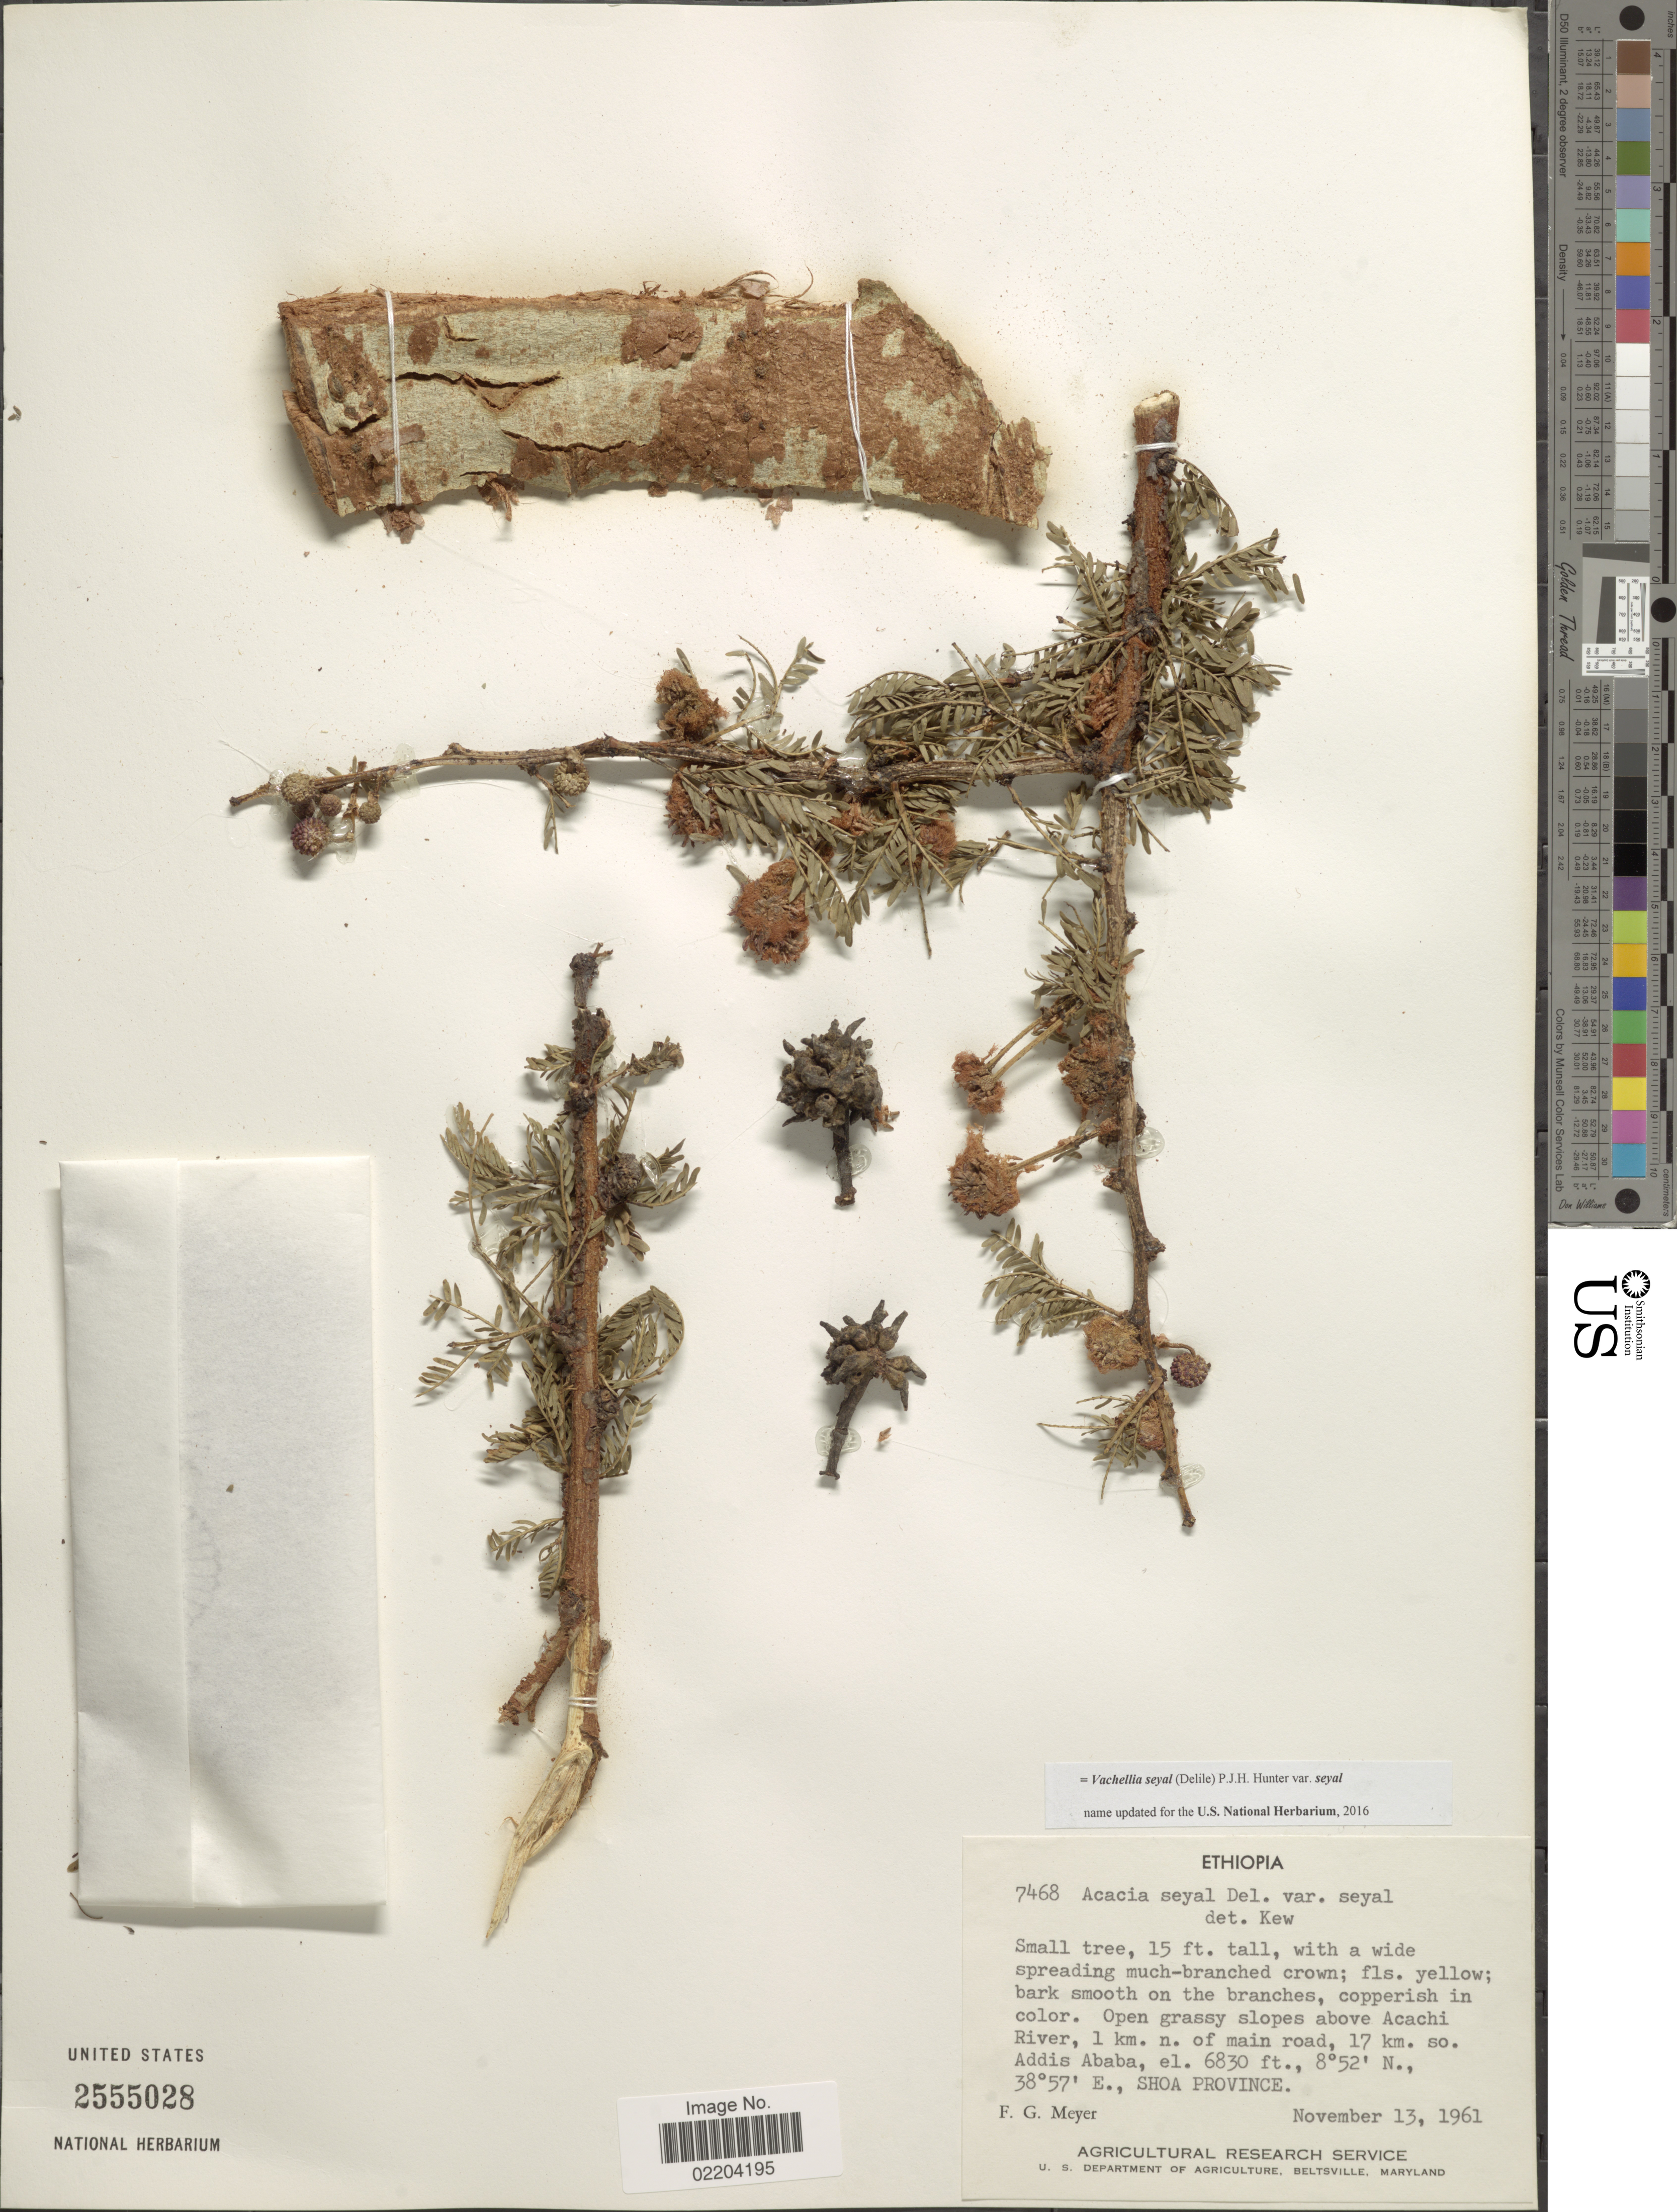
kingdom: Plantae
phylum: Tracheophyta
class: Magnoliopsida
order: Fabales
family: Fabaceae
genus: Vachellia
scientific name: Vachellia seyal var. seyal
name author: (Delile) P.J.H. Hurter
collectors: F. G. Meyer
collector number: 7468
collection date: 1961-11-13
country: Ethiopia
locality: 1 km. n. of main road, 17 km. so. Addis Ababa. Shoa Province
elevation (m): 2082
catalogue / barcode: US 2555028